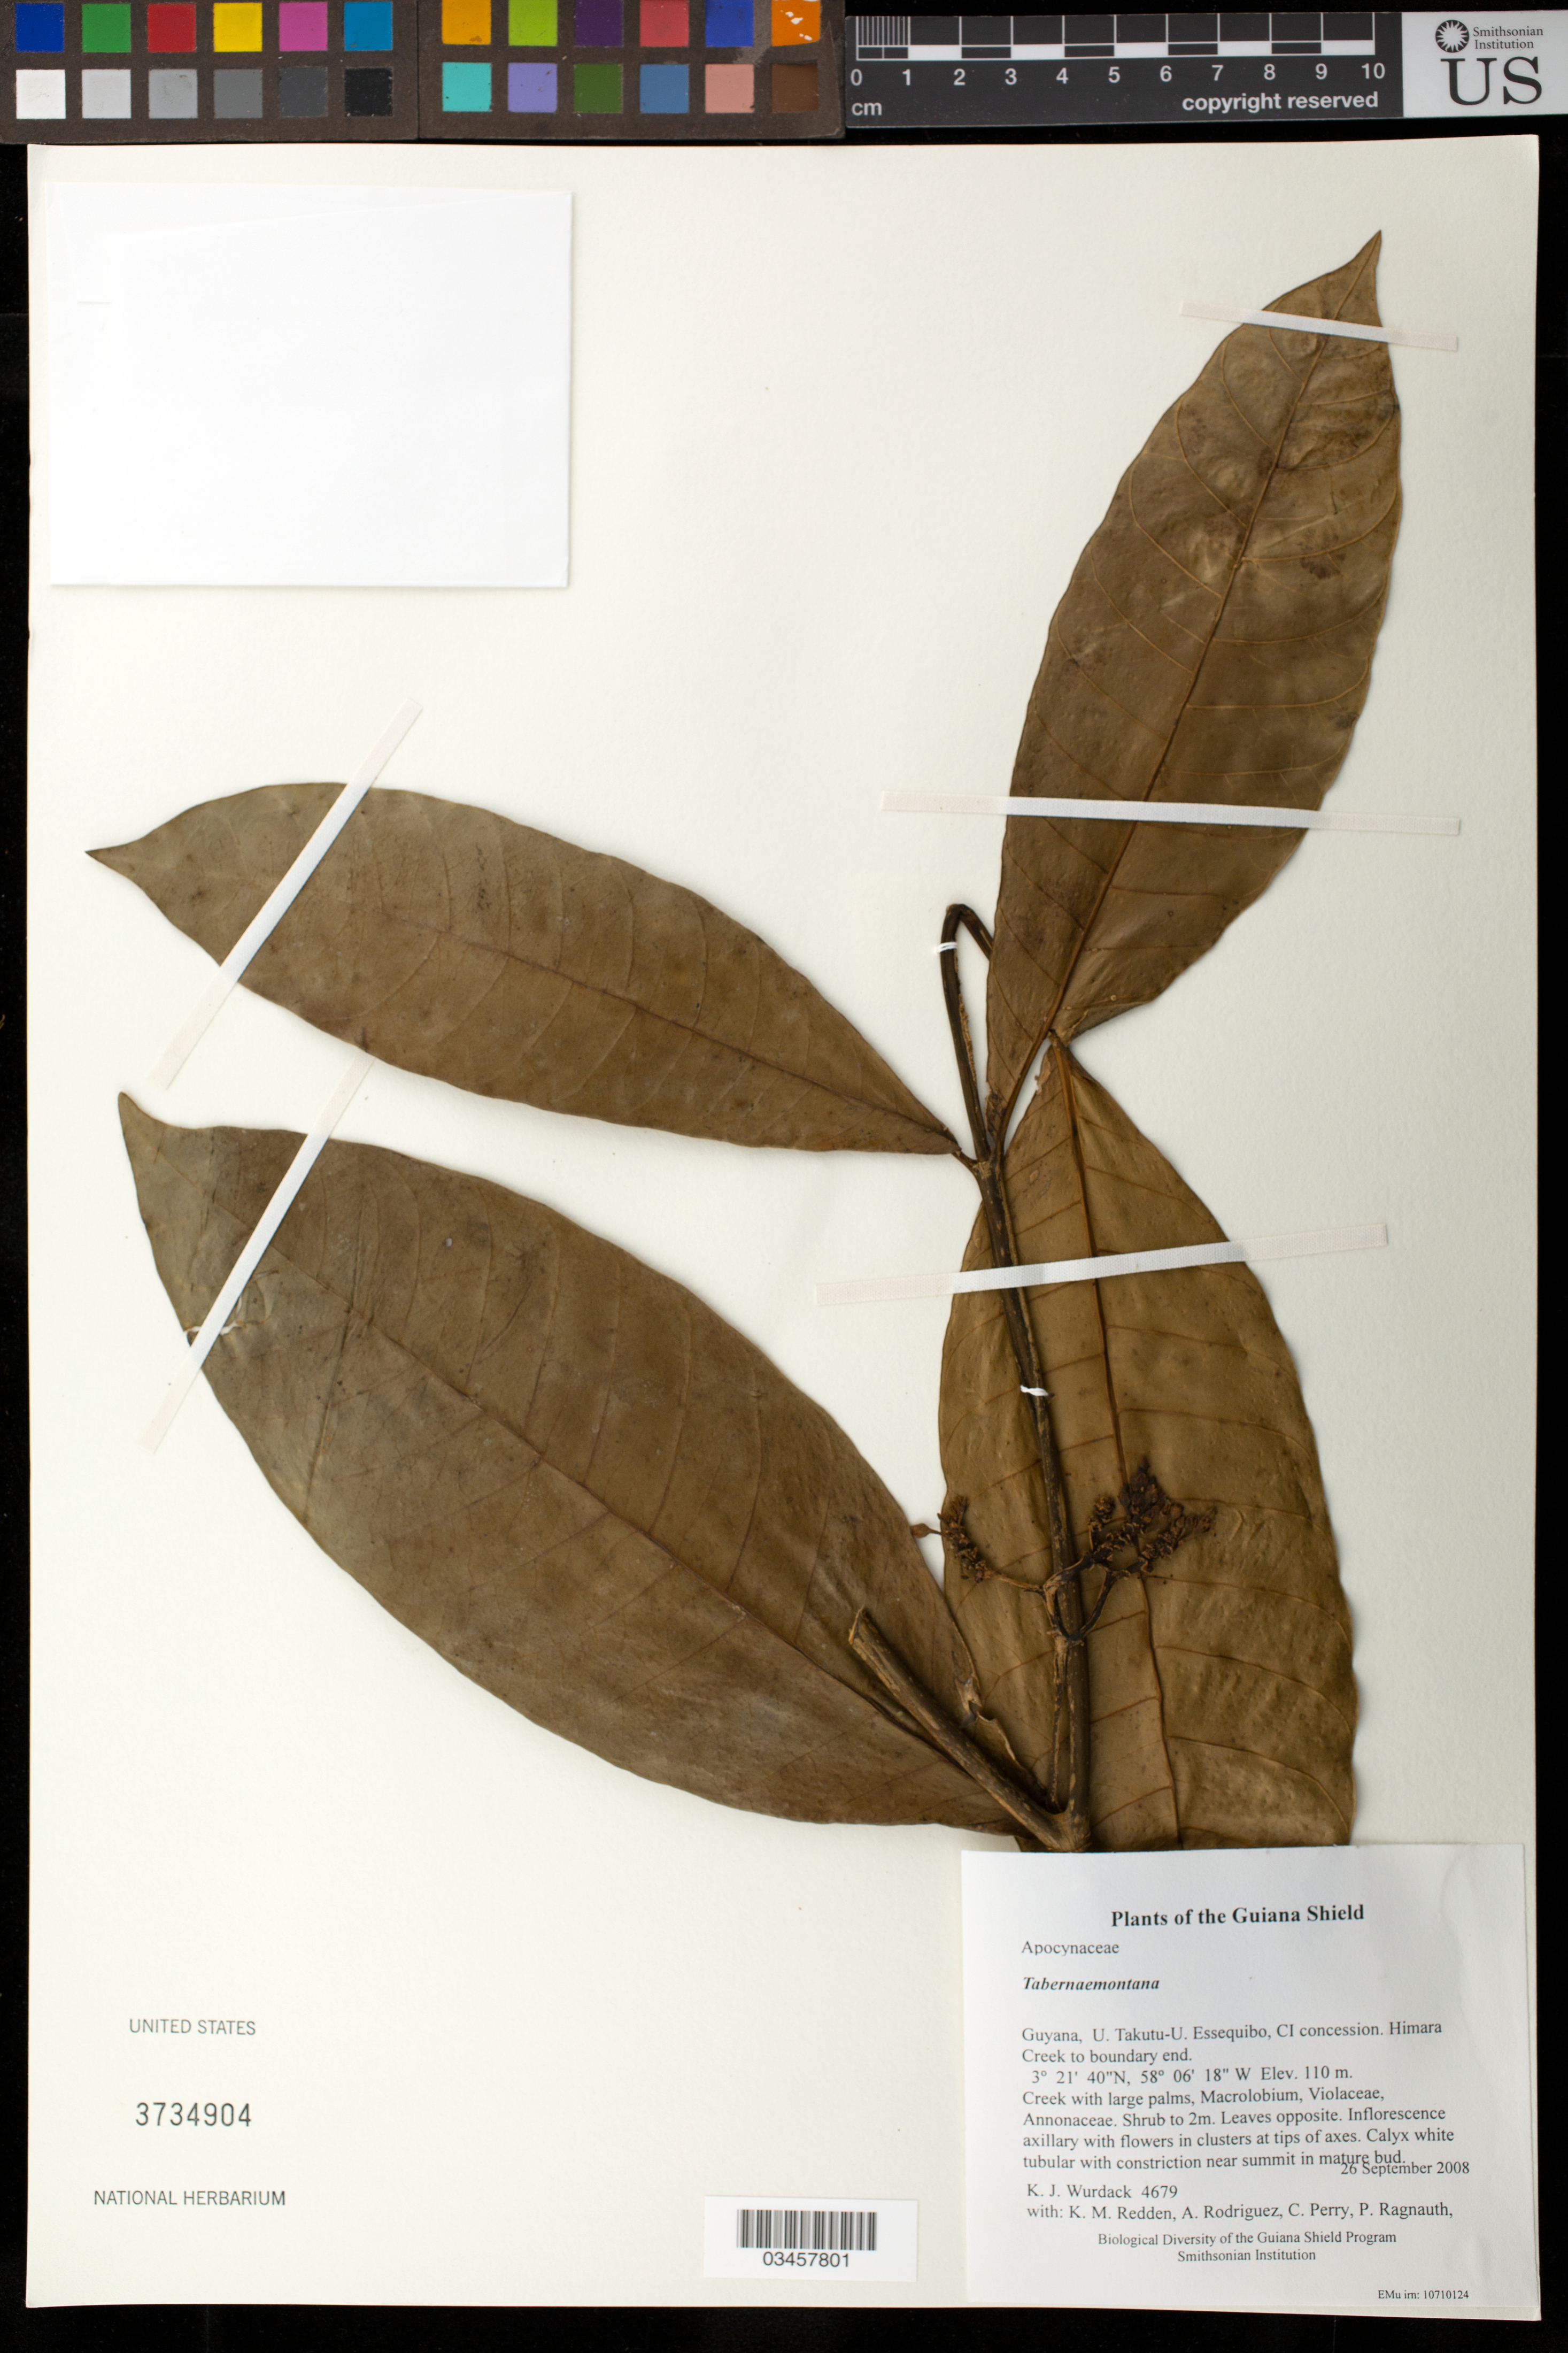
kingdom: Plantae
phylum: Tracheophyta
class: Magnoliopsida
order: Gentianales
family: Apocynaceae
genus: Tabernaemontana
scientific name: Tabernaemontana sp.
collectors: K. Wurdack, K. M. Redden, A. Rodriguez, C. Perry, P. Ragnauth, H. James & H. Simon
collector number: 4679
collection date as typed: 26 September 2008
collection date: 2008-09-26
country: Guyana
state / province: U. Takutu-U. Essequibo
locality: CI concession. Himara Creek to boundary end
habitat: Creek with large palms, Macrolobium, Violaceae, Annonaceae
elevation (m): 110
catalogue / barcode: US 3734904